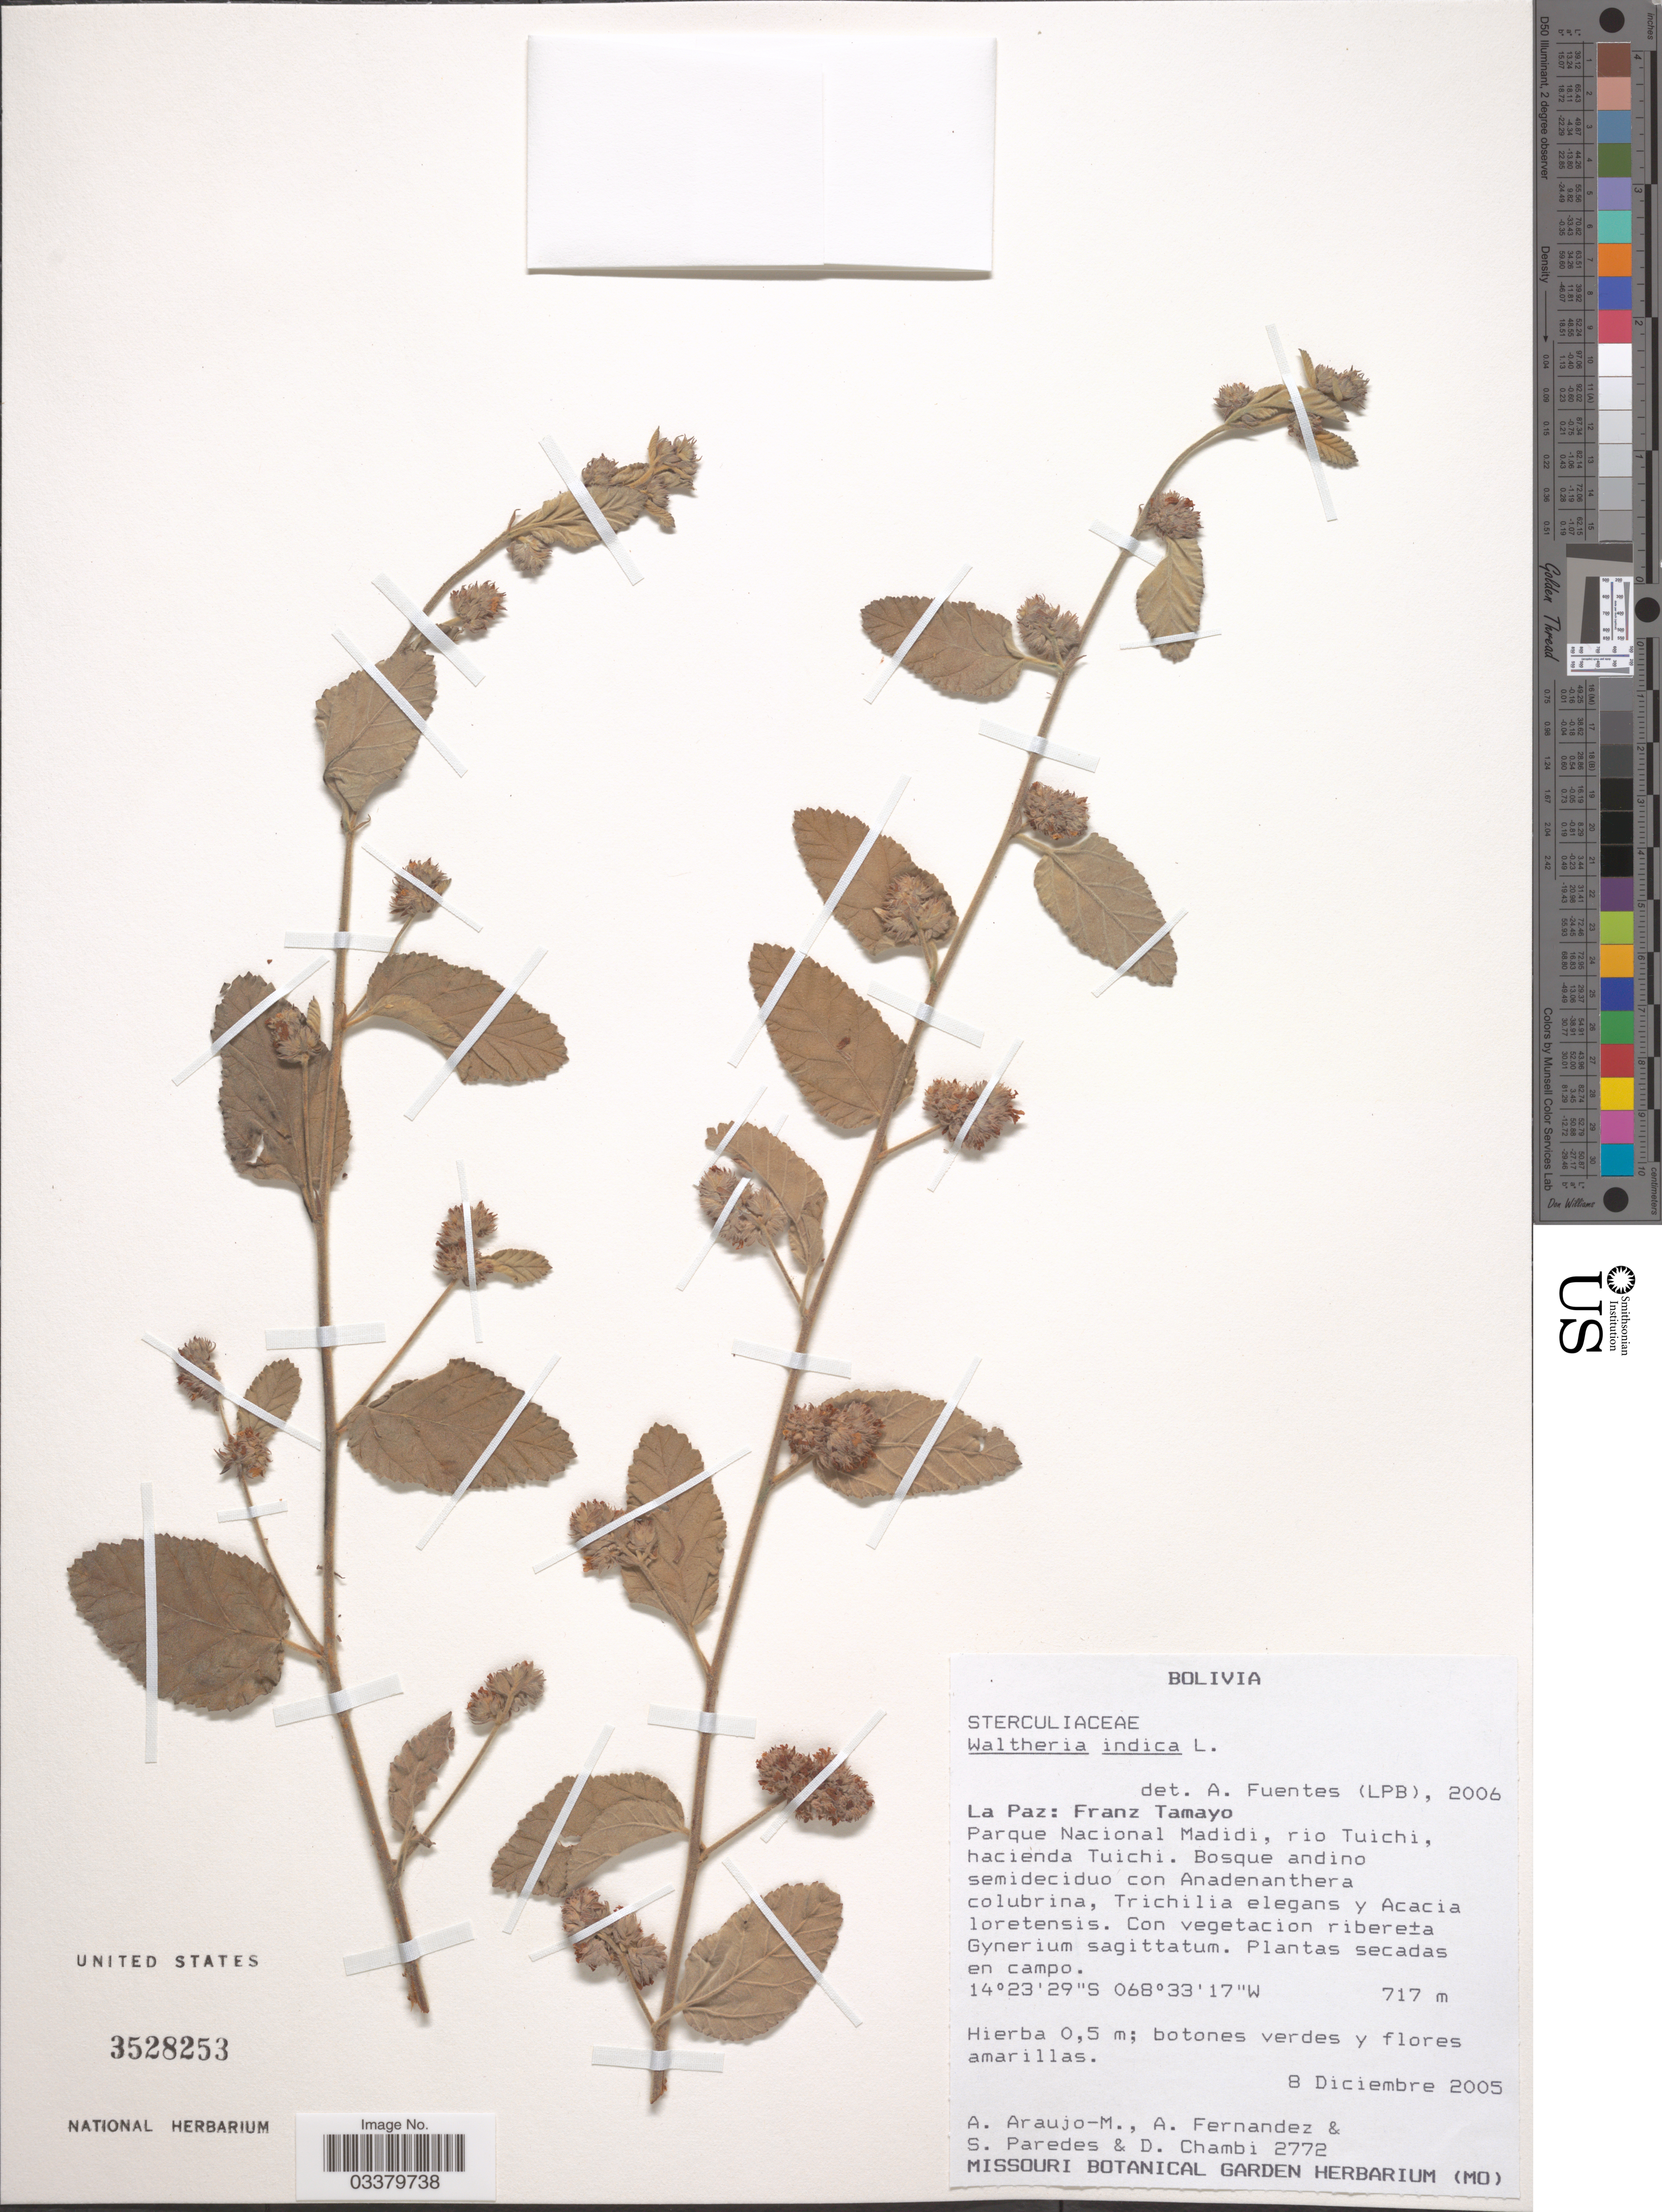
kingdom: Plantae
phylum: Tracheophyta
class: Magnoliopsida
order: Malvales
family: Malvaceae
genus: Waltheria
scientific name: Waltheria indica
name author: L.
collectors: A. Araujo-M., A. Fernandez, S. Paredes & D. Chambi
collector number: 2772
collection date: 2005-12-08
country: Bolivia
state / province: La Paz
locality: Franz Tamayo. Parque Nacional Madidi, rio Tuichi, hacienda Tuichi.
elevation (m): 717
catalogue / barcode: US 3528253